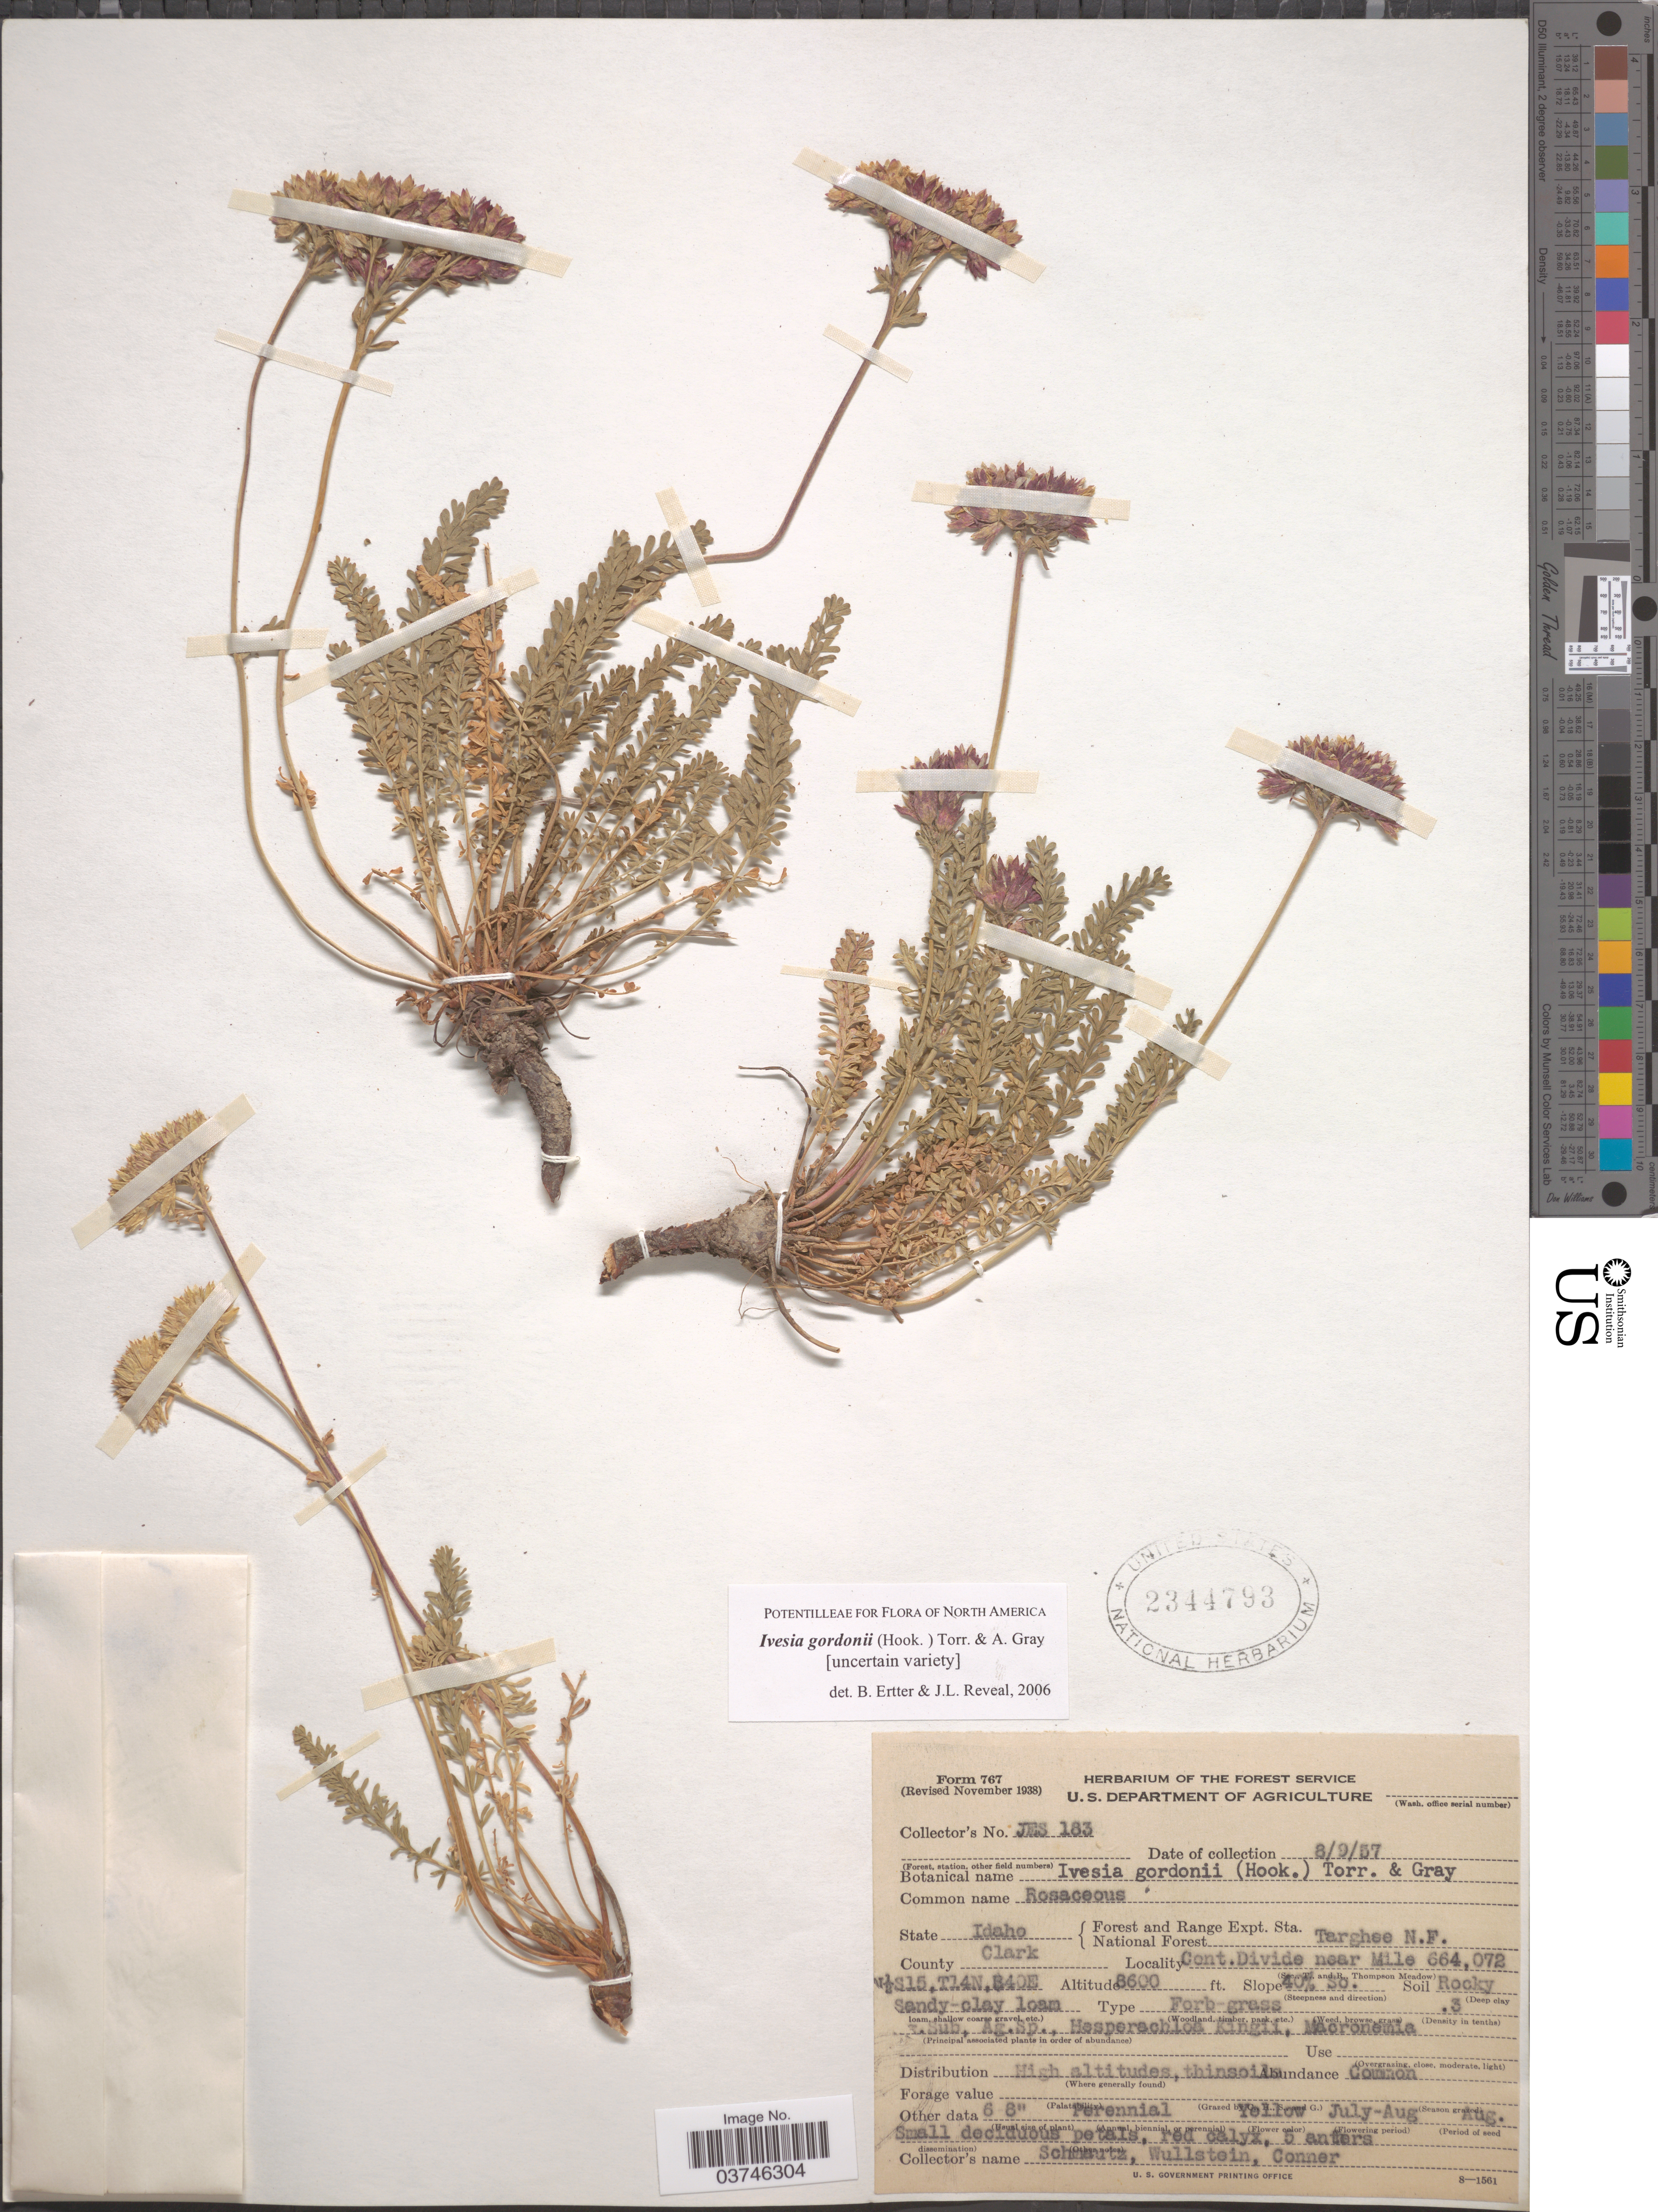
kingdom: Plantae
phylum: Tracheophyta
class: Magnoliopsida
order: Rosales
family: Rosaceae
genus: Potentilla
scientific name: Potentilla gordonii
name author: (Hook.) Greene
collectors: Schmautz, Wullstein & Conner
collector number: JES183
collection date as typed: Transcribed d/m/y: 9/8/57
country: United States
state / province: Idaho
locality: National Forest Targhee N.F. County Clark. Cont. Divide near Mile 664,072 N½S15,T14N, B40E.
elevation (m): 2621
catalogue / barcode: US 2344793